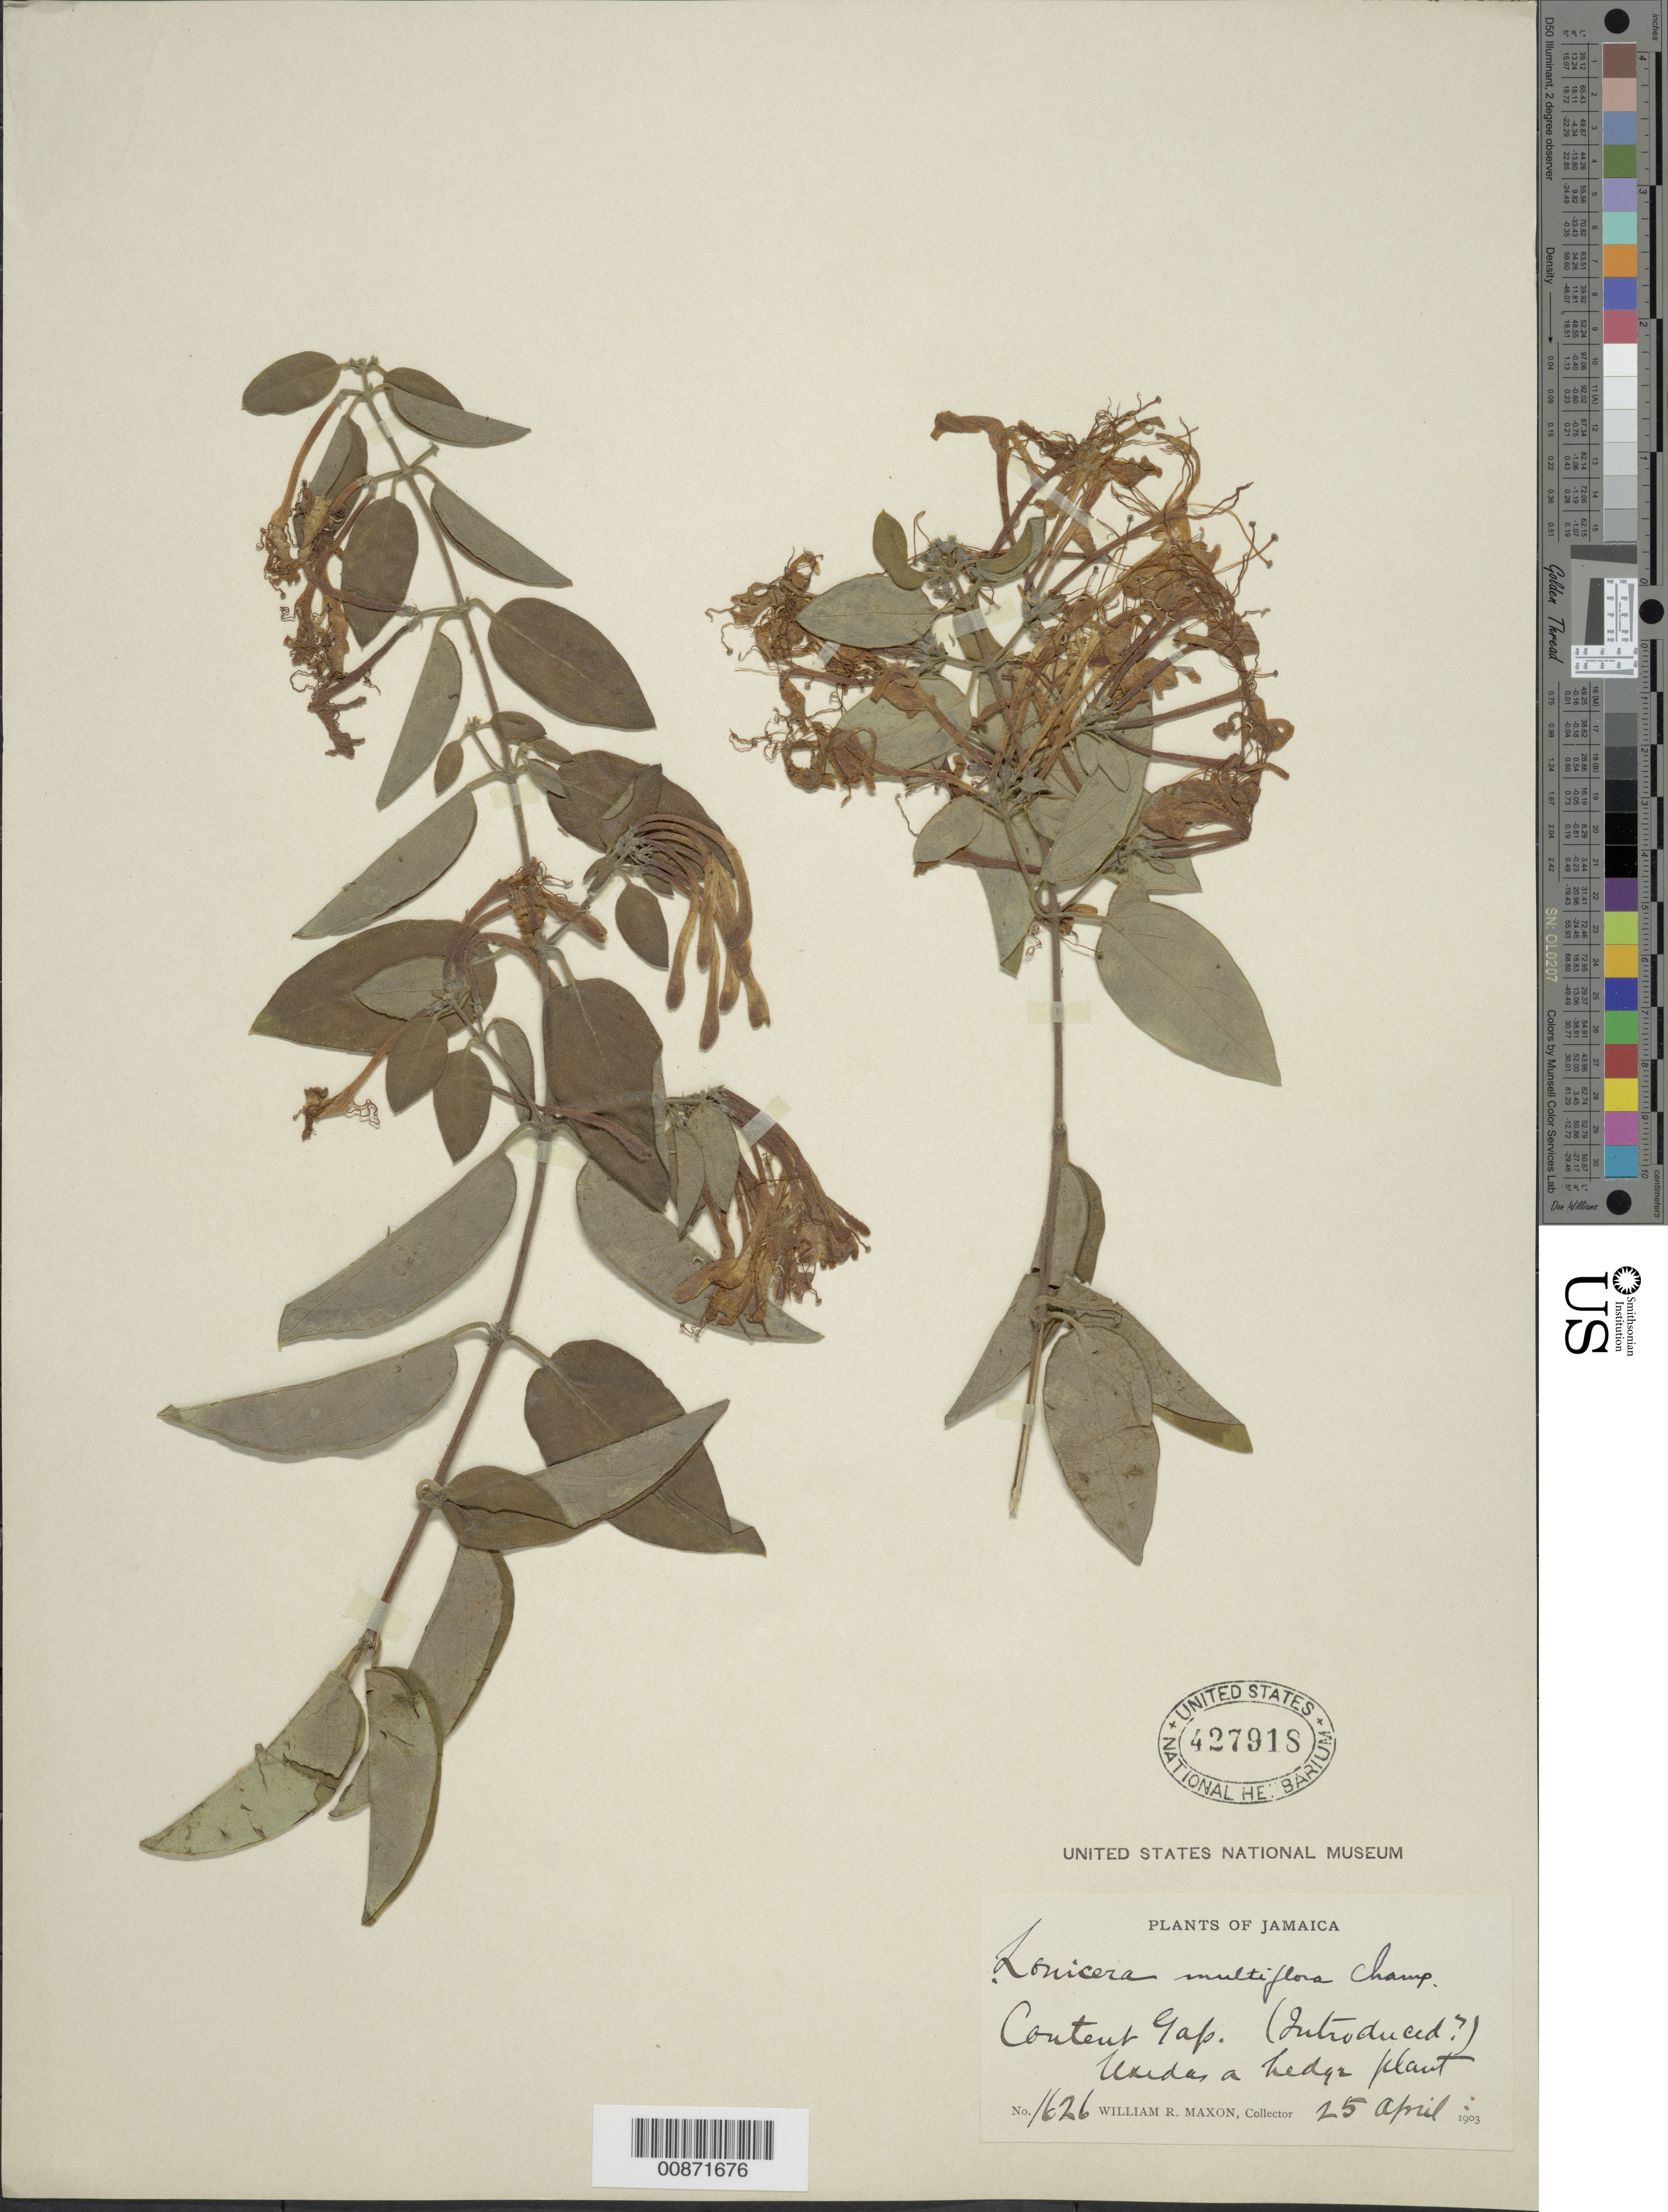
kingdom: Plantae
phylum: Tracheophyta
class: Magnoliopsida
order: Dipsacales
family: Caprifoliaceae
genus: Lonicera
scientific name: Lonicera japonica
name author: Thunb.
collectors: W. R. Maxon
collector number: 1626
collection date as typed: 25 Apr 1903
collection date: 1903-04-25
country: Jamaica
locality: Content Gap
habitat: Under a hedge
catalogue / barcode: US 427918